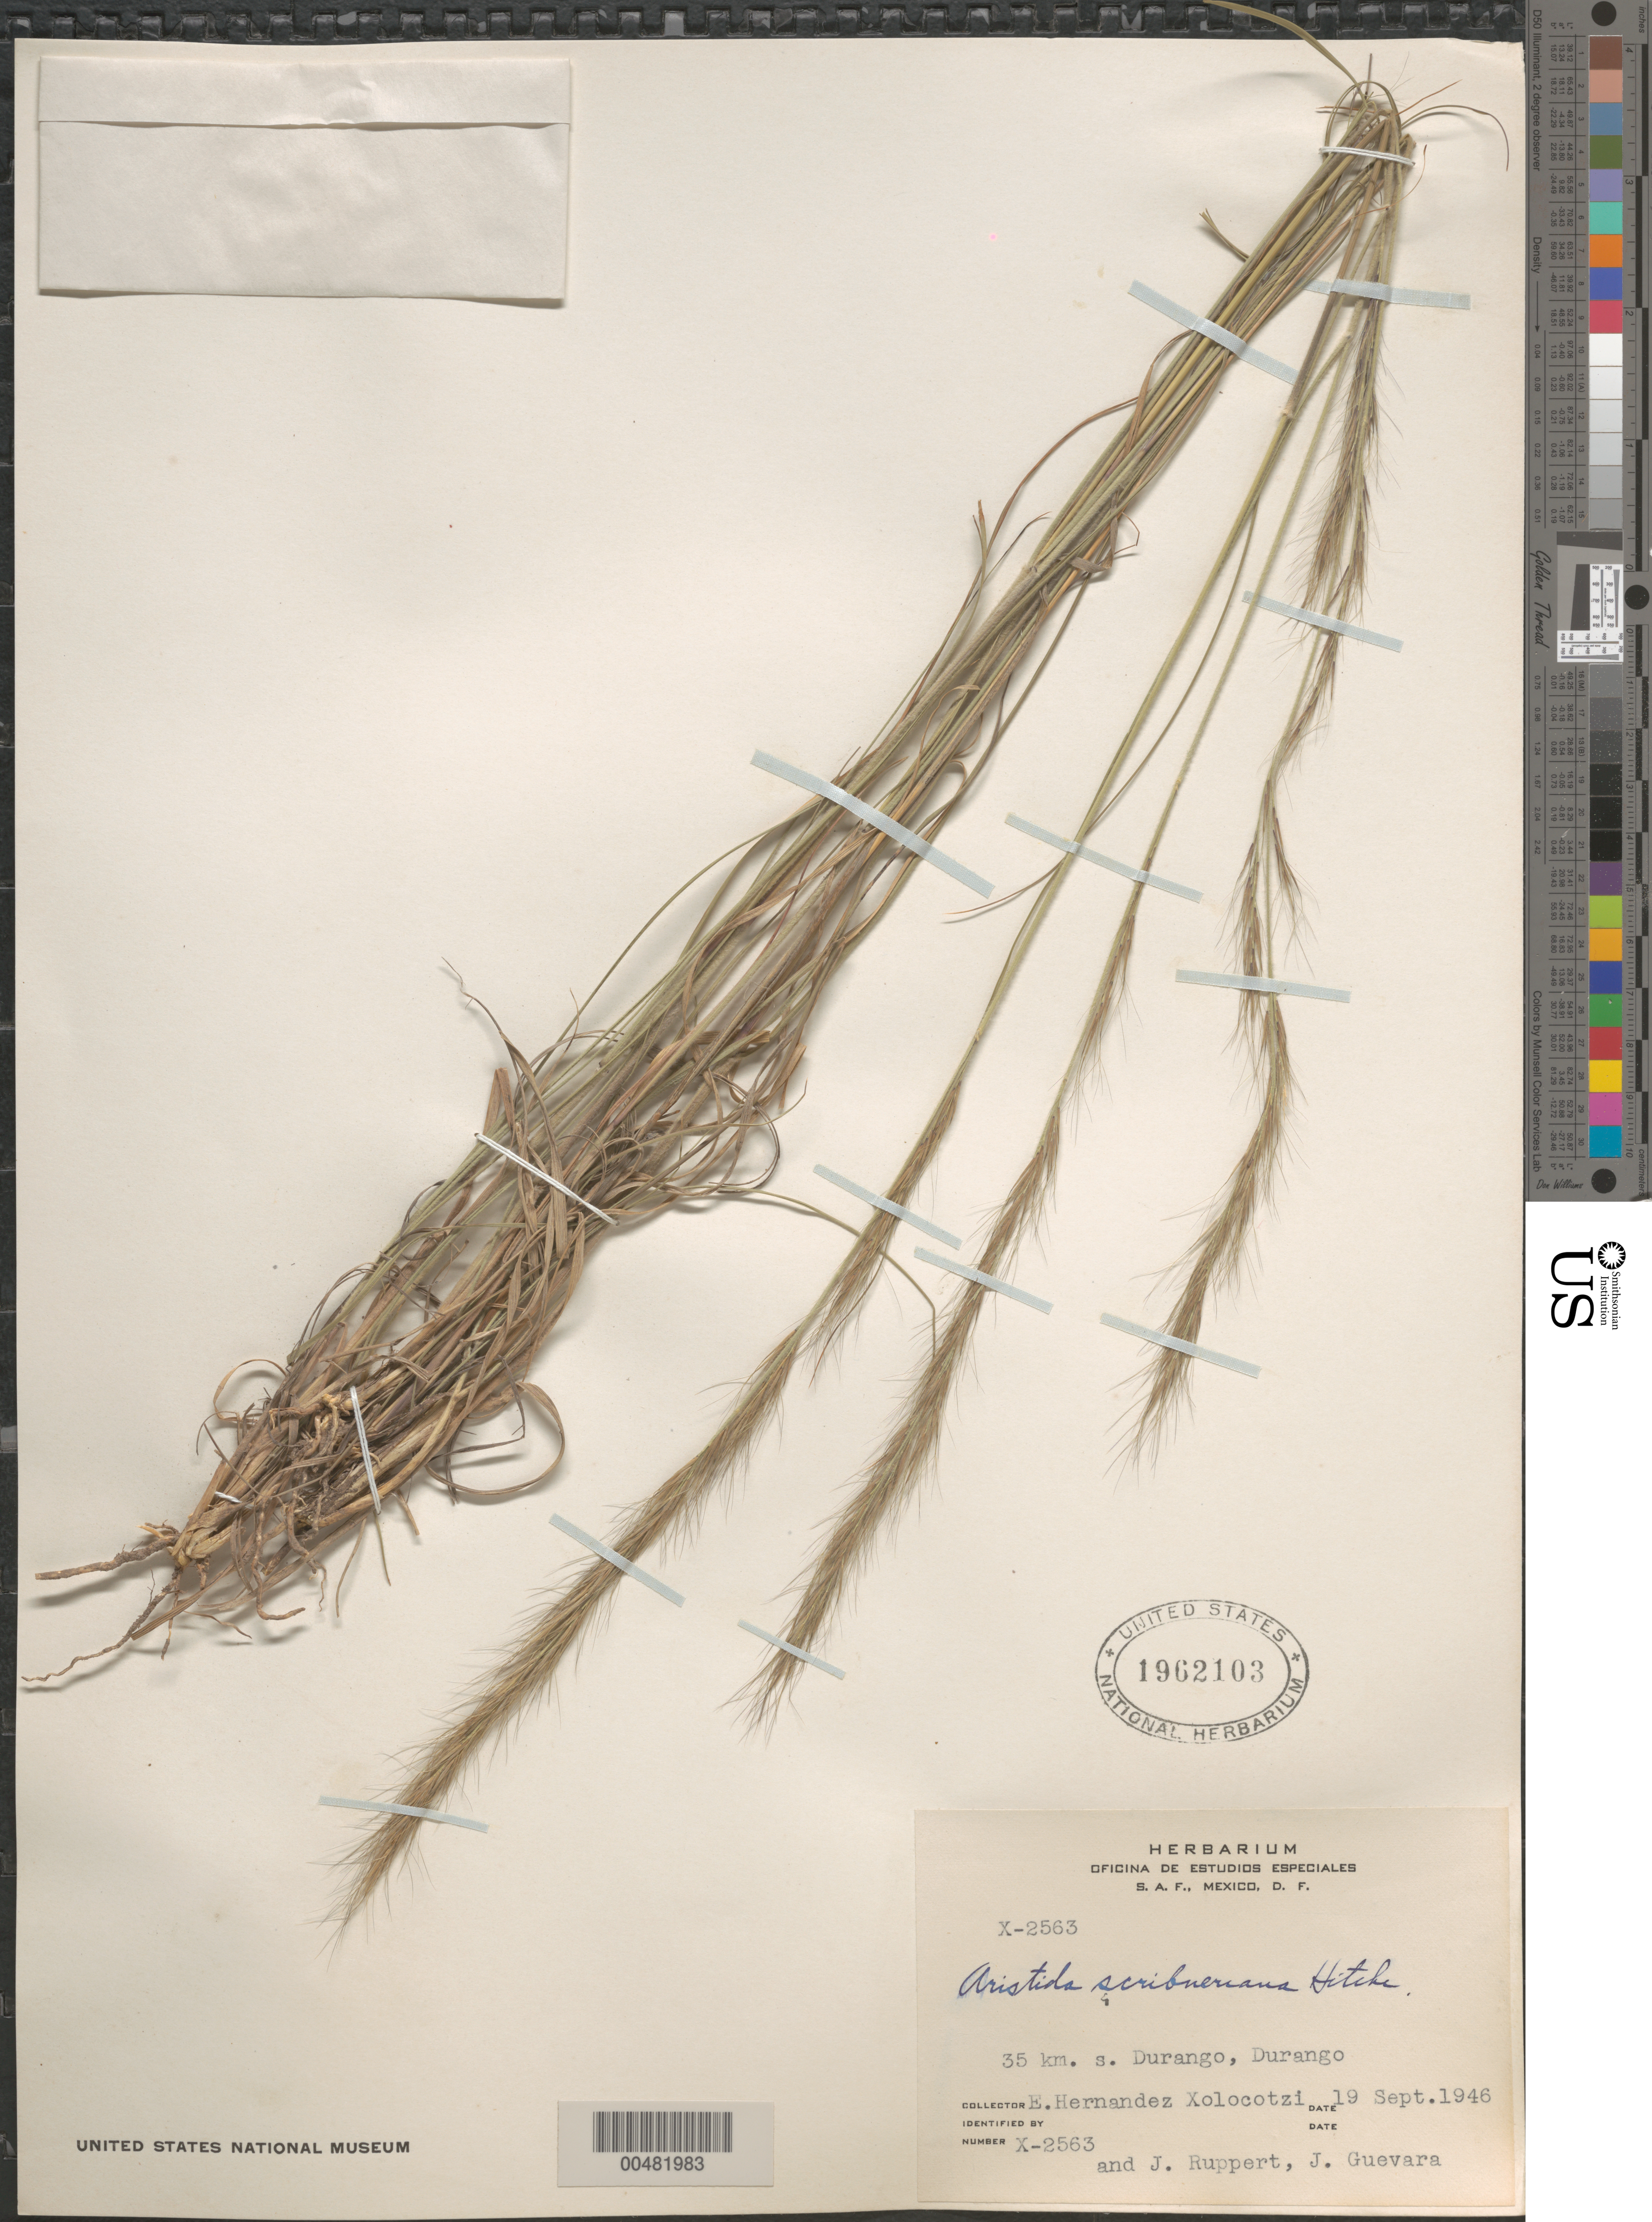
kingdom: Plantae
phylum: Tracheophyta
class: Liliopsida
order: Poales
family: Poaceae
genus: Aristida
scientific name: Aristida scribneriana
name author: Hitchc.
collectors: E. I. Hernández-X., J. Ruppert & J. Guevara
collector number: X-2563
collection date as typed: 19 Sep 1946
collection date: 1946-09-19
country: Mexico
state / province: Durango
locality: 35 km S Durango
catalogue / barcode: US 1962103